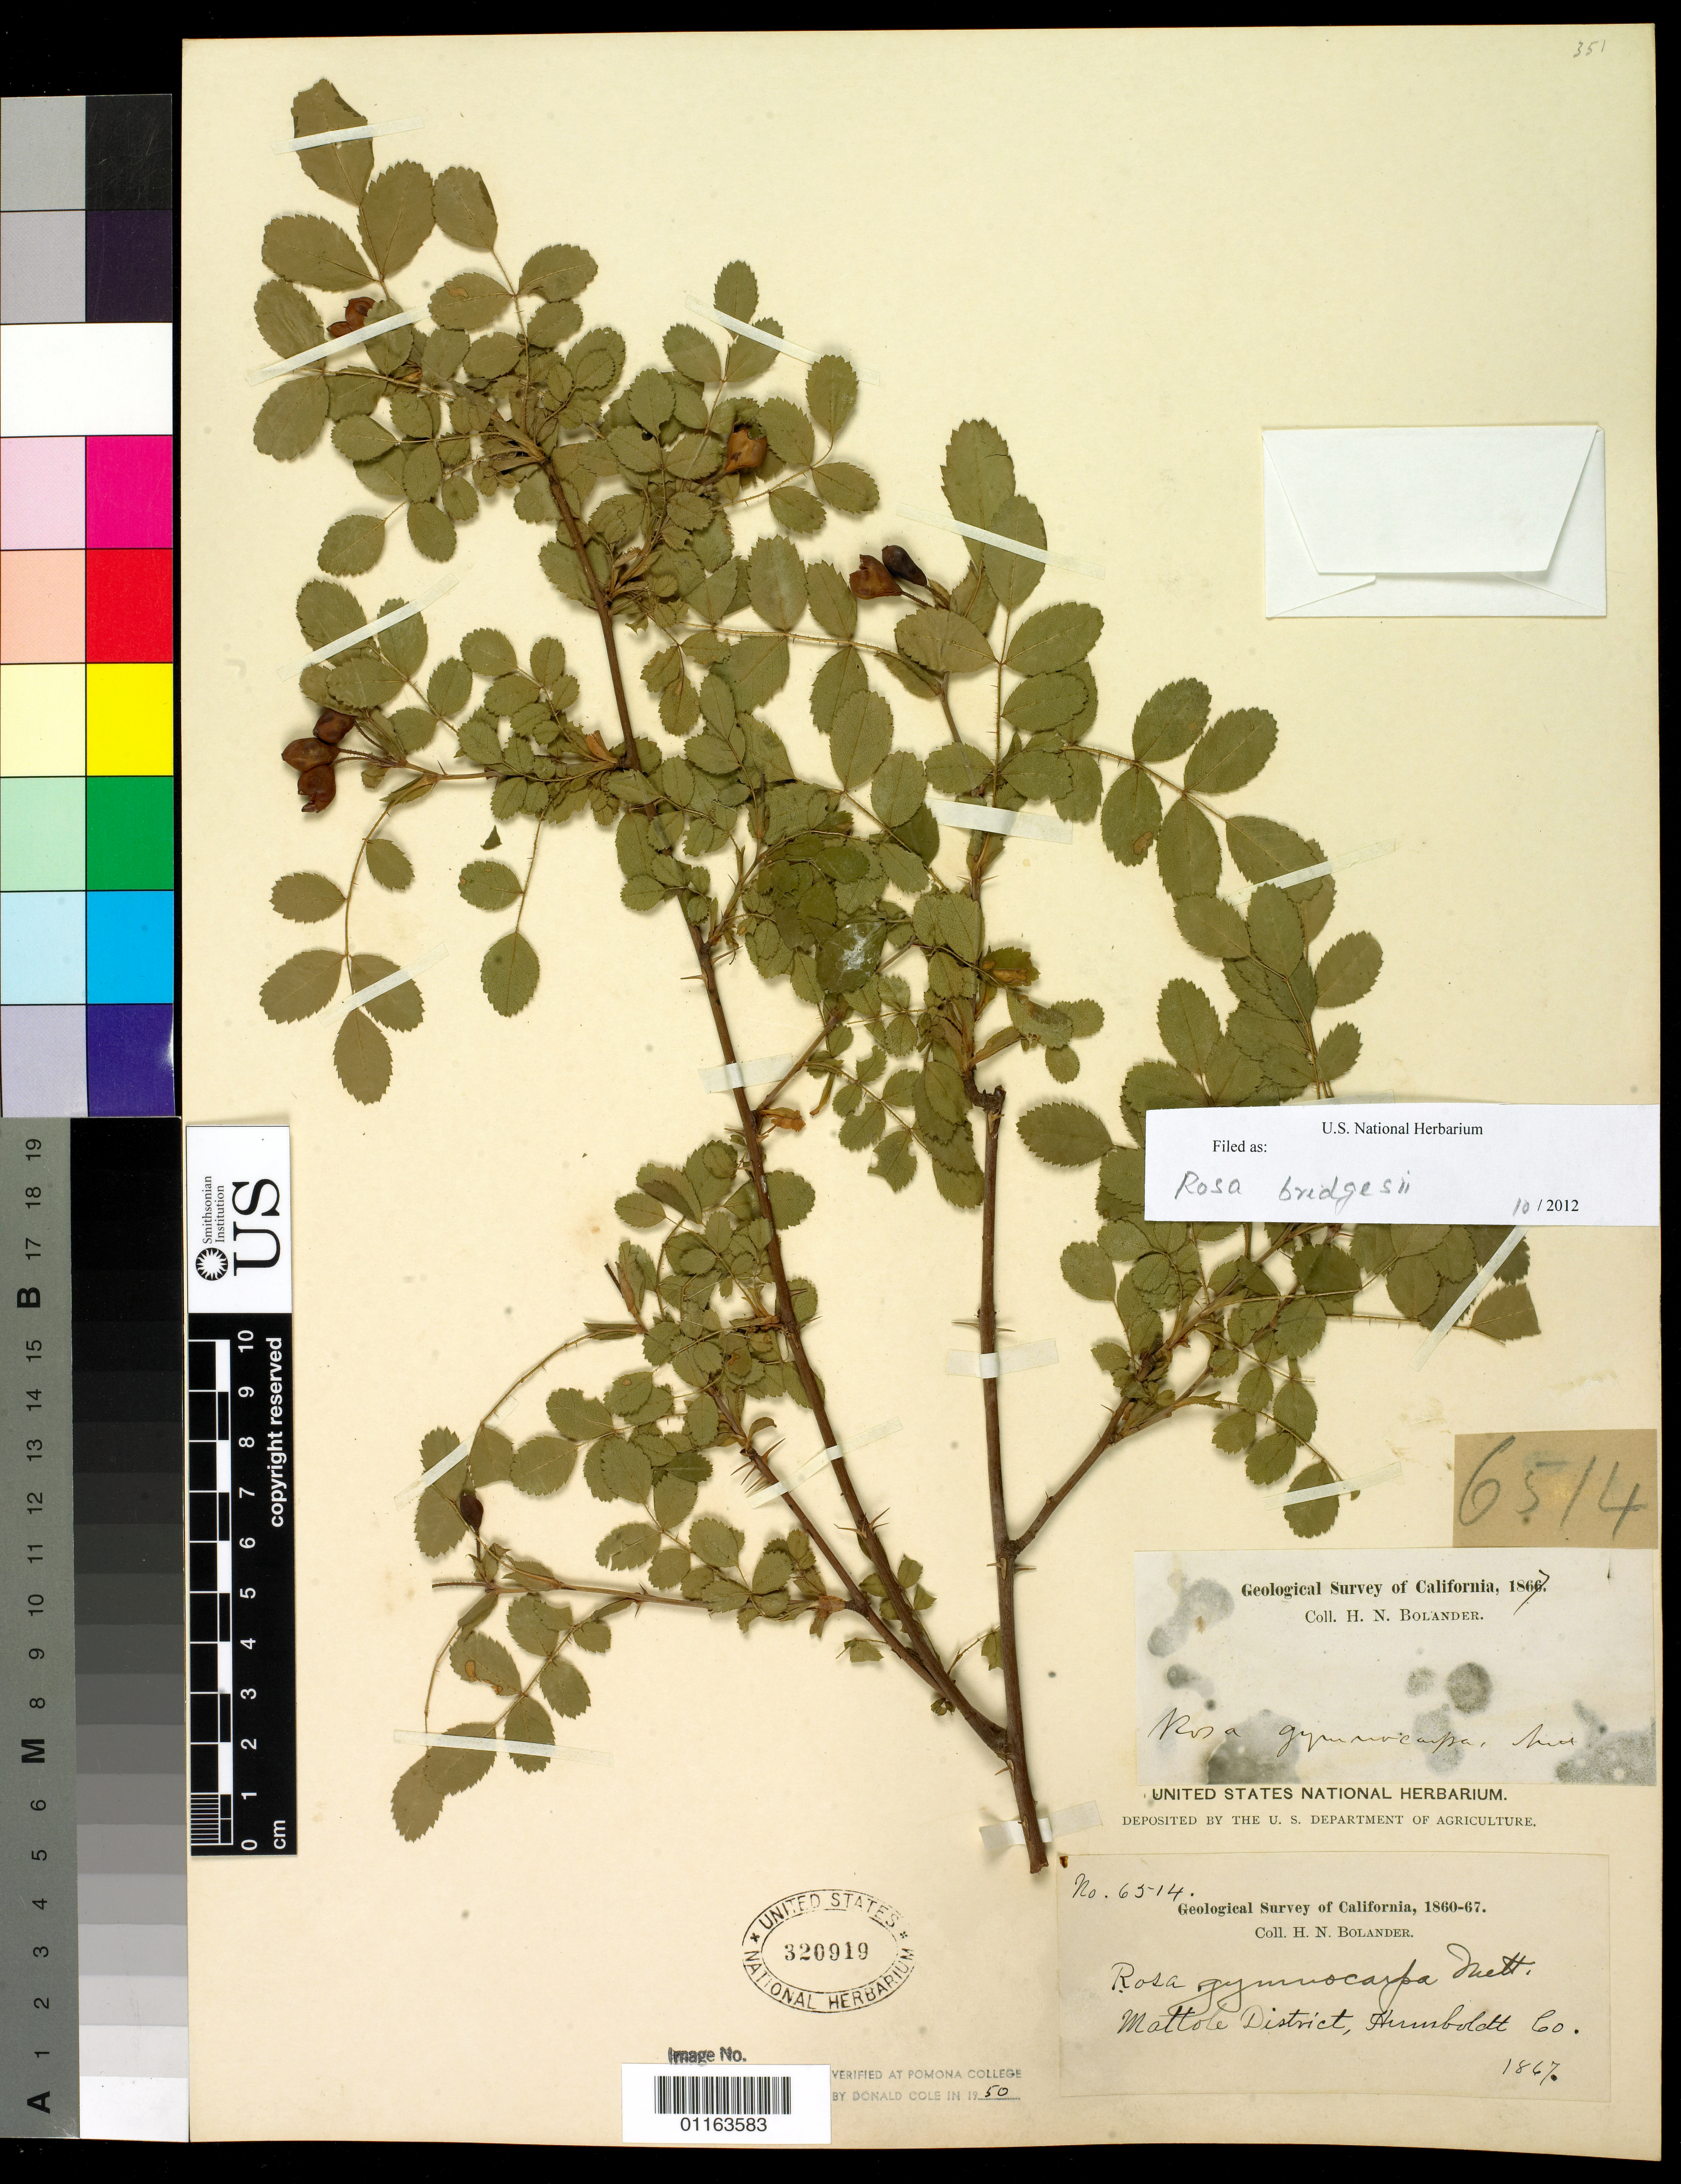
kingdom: Plantae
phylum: Tracheophyta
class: Magnoliopsida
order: Rosales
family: Rosaceae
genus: Rosa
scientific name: Rosa bridgesii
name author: Crép. ex Rydb.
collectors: H. Bolander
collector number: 6514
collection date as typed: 1867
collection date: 1867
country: United States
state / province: California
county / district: Humboldt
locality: Mattole District.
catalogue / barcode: US 320919